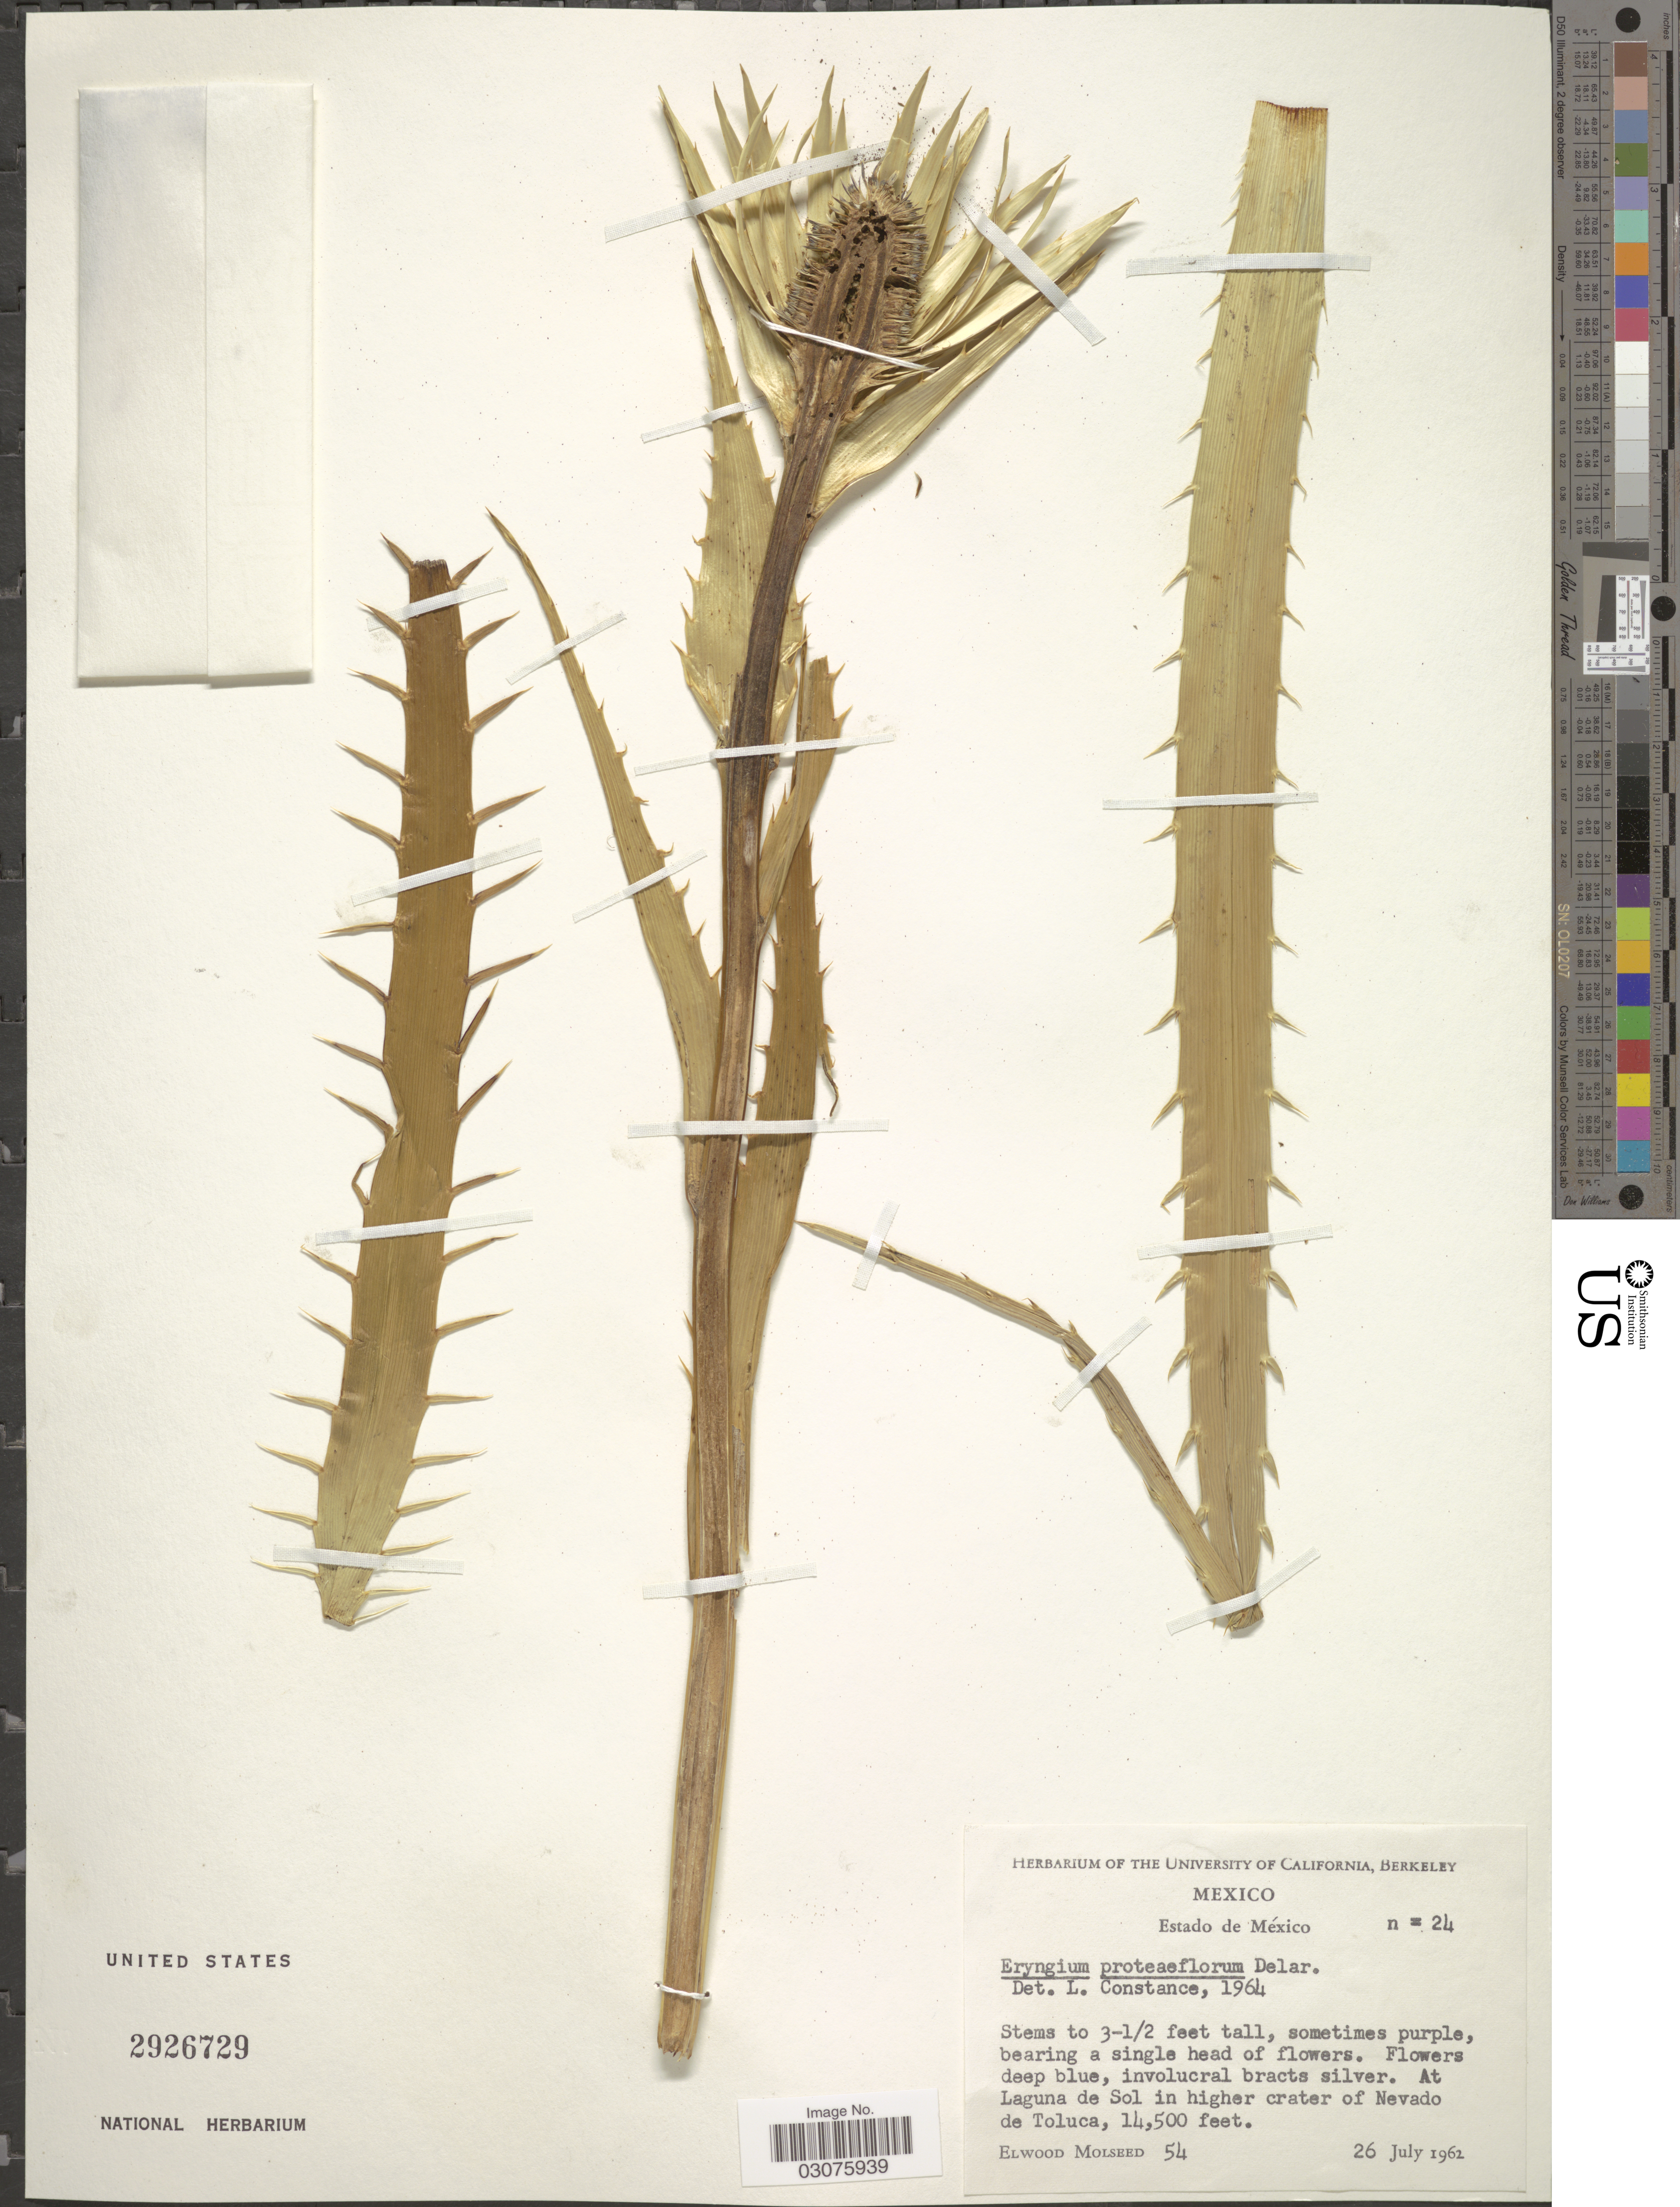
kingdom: Plantae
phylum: Tracheophyta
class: Magnoliopsida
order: Apiales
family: Apiaceae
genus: Eryngium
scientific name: Eryngium proteiflorum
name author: F. Delaroche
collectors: E. Molseed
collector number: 54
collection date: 1962-07-26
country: Mexico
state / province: México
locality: Estado de México. At Laguna de Sol in higher crater of Nevado de Toluca.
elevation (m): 4420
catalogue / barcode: US 2926729